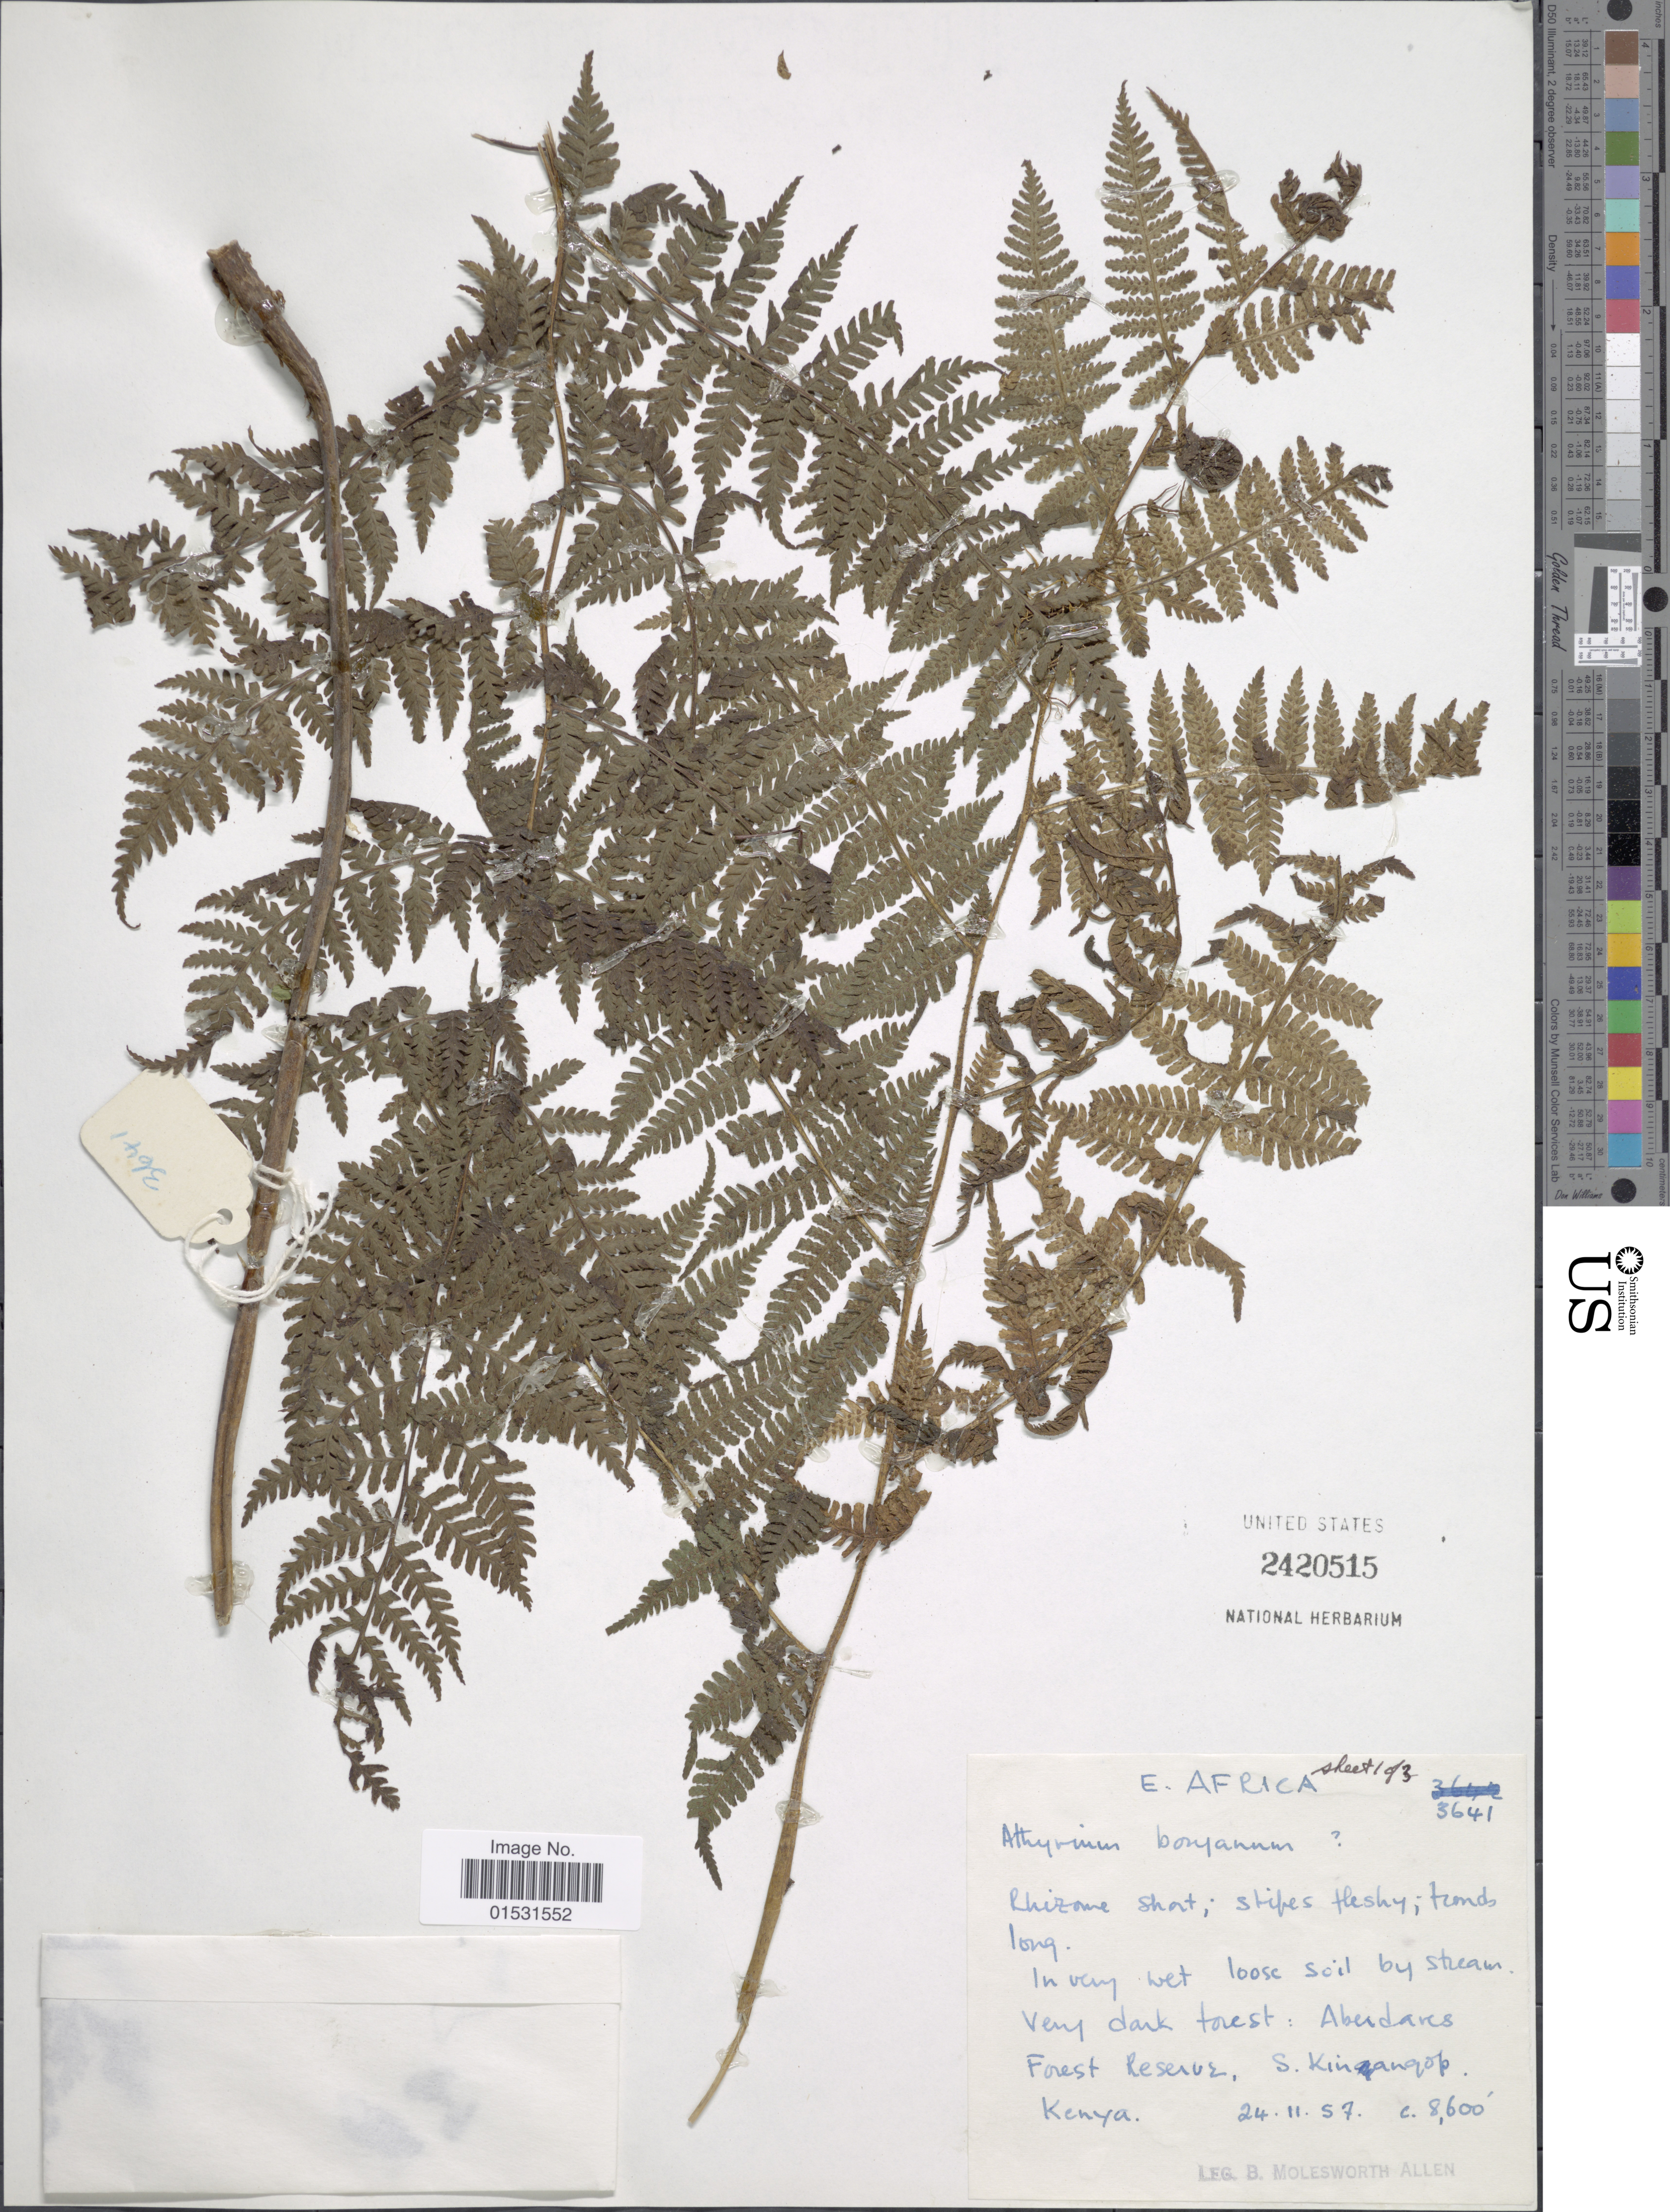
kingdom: Plantae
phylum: Tracheophyta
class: Polypodiopsida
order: Polypodiales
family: Athyriaceae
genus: Athyrium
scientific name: Athyrium borayanum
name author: (Willd.)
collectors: B. E. G. Molesworth-Allen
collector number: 3641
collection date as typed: Transcribed d/m/y: 24/11/57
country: Kenya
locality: Forest Reserve. Aberdares, S. Kinangop.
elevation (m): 2621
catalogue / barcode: US 2420515